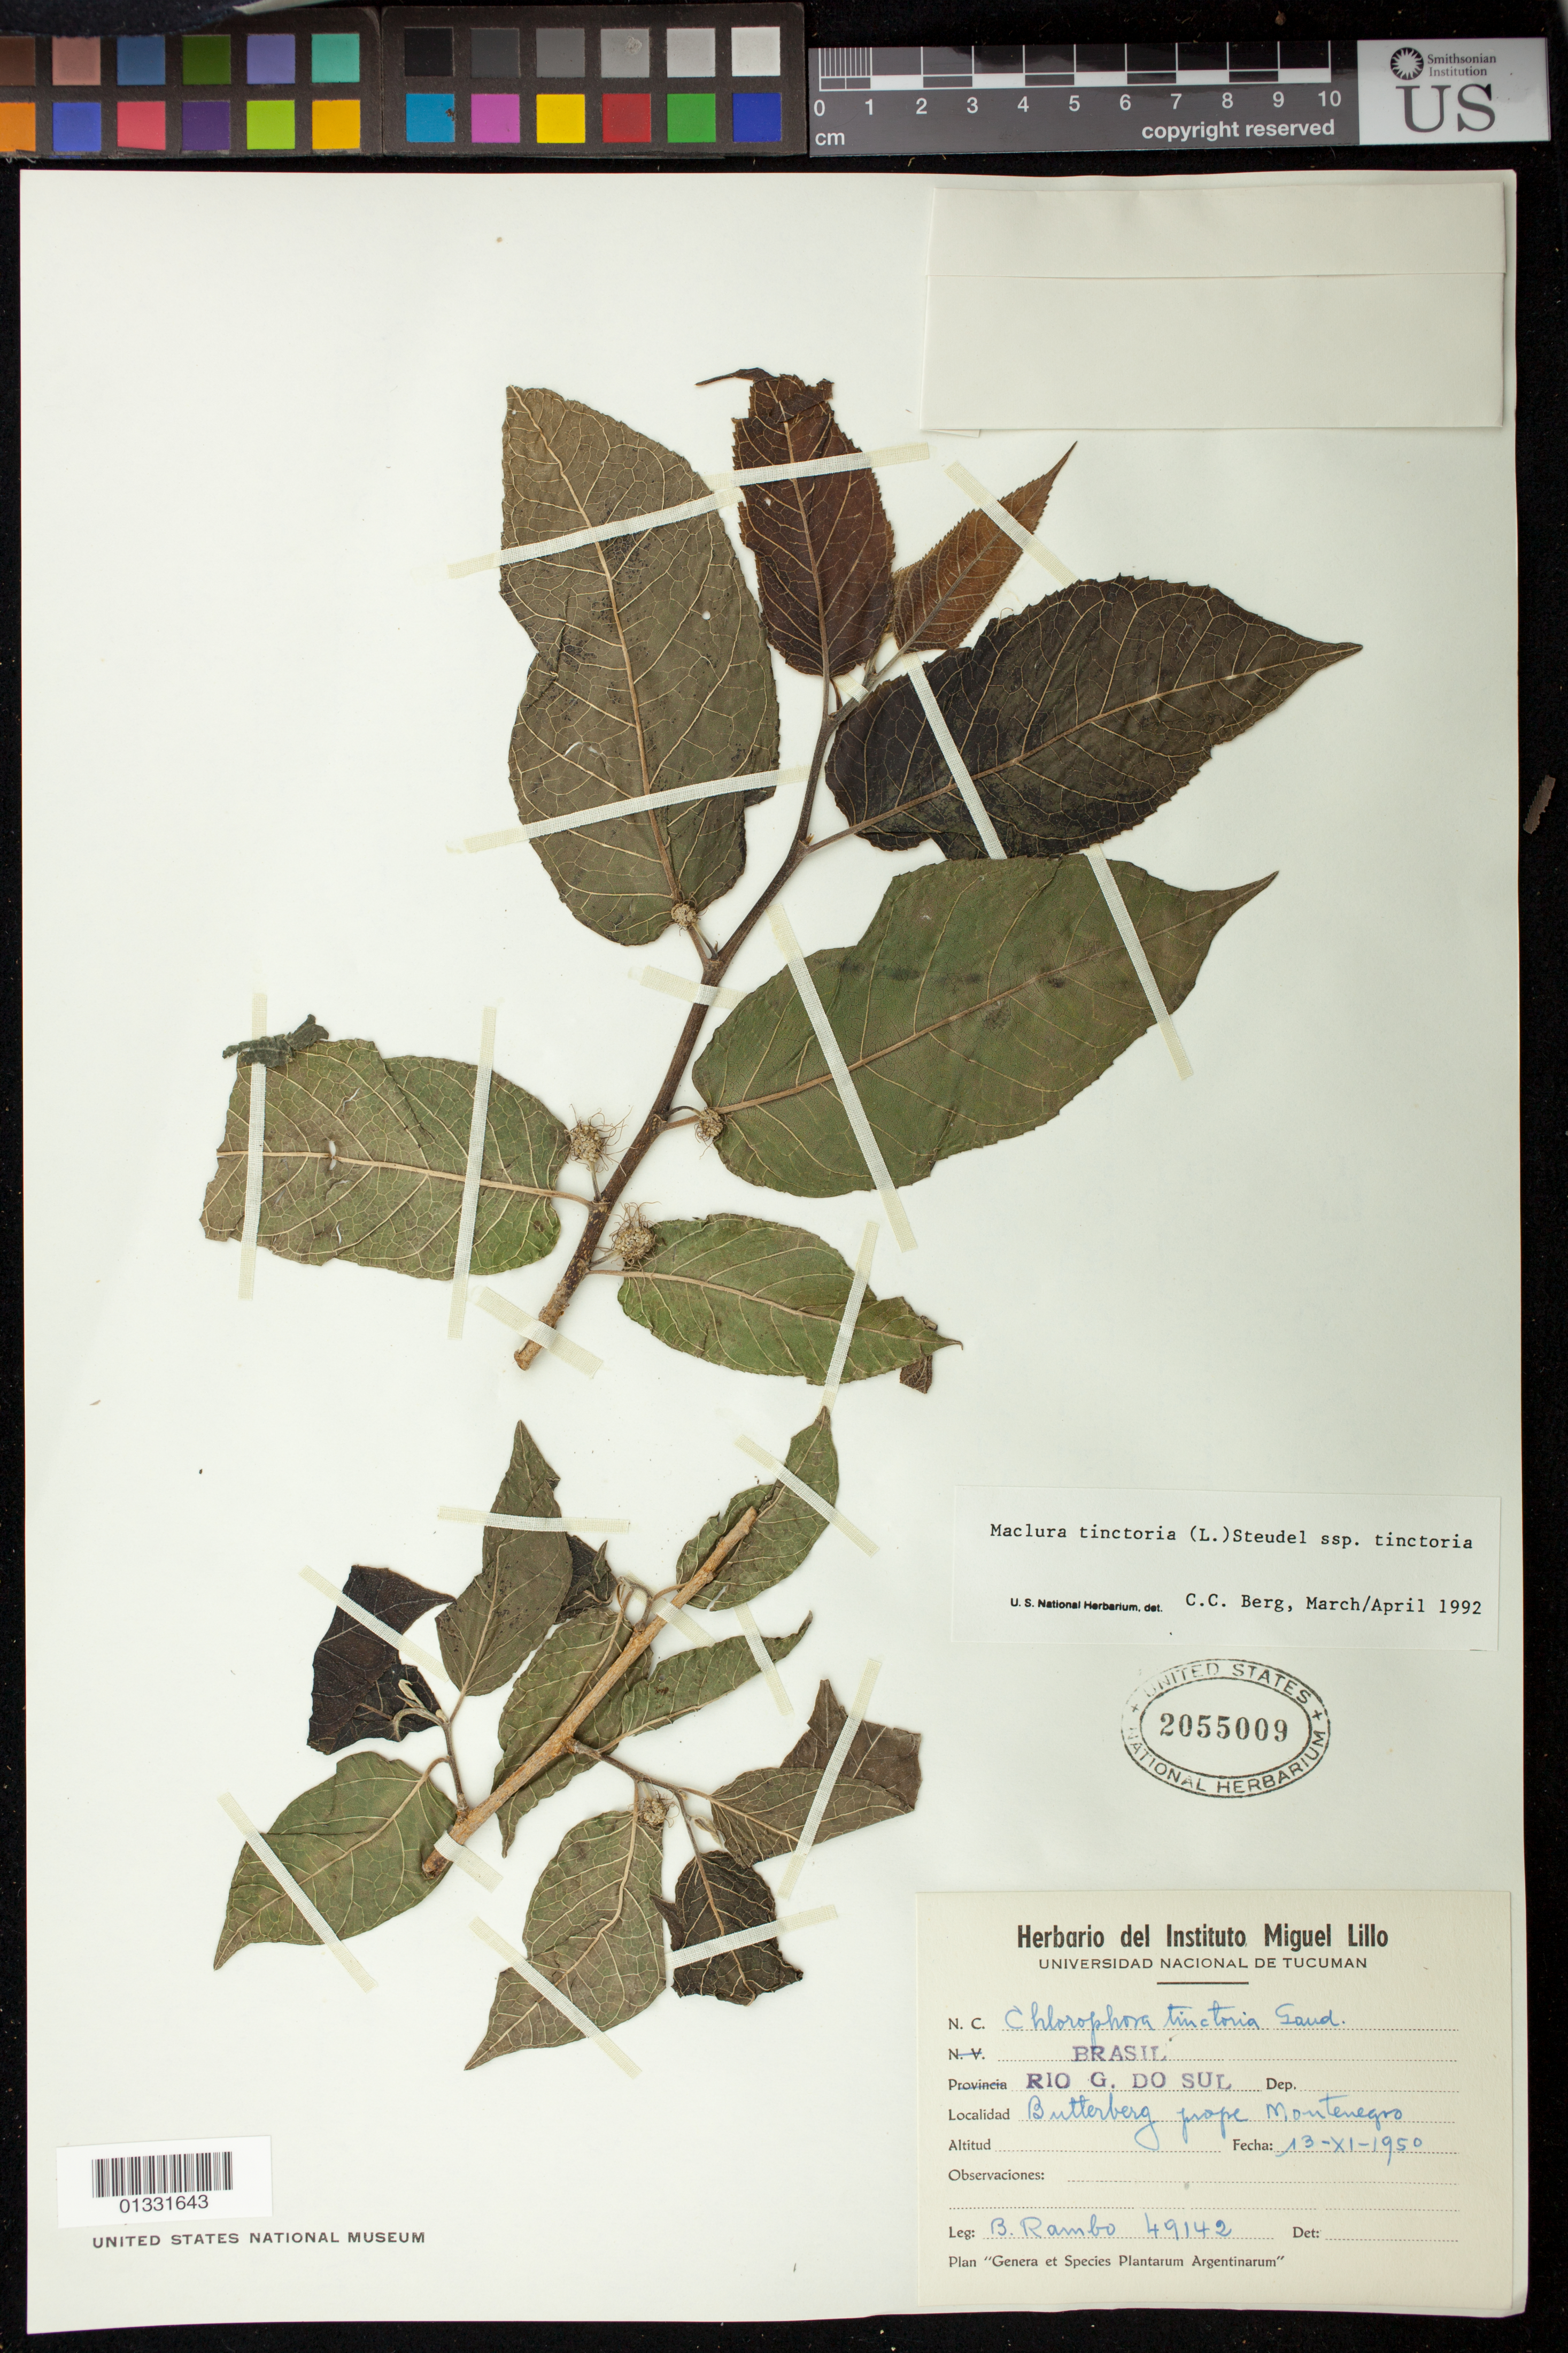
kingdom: Plantae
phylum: Tracheophyta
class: Magnoliopsida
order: Rosales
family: Moraceae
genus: Maclura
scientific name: Maclura tinctoria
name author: (L.) D. Don ex Steud.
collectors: B. Rambo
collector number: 49142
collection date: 1950-11-13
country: Brazil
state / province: Rio Grande do Sul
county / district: Montenegro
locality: Butterberg prope Montenegro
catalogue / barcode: US 2055009